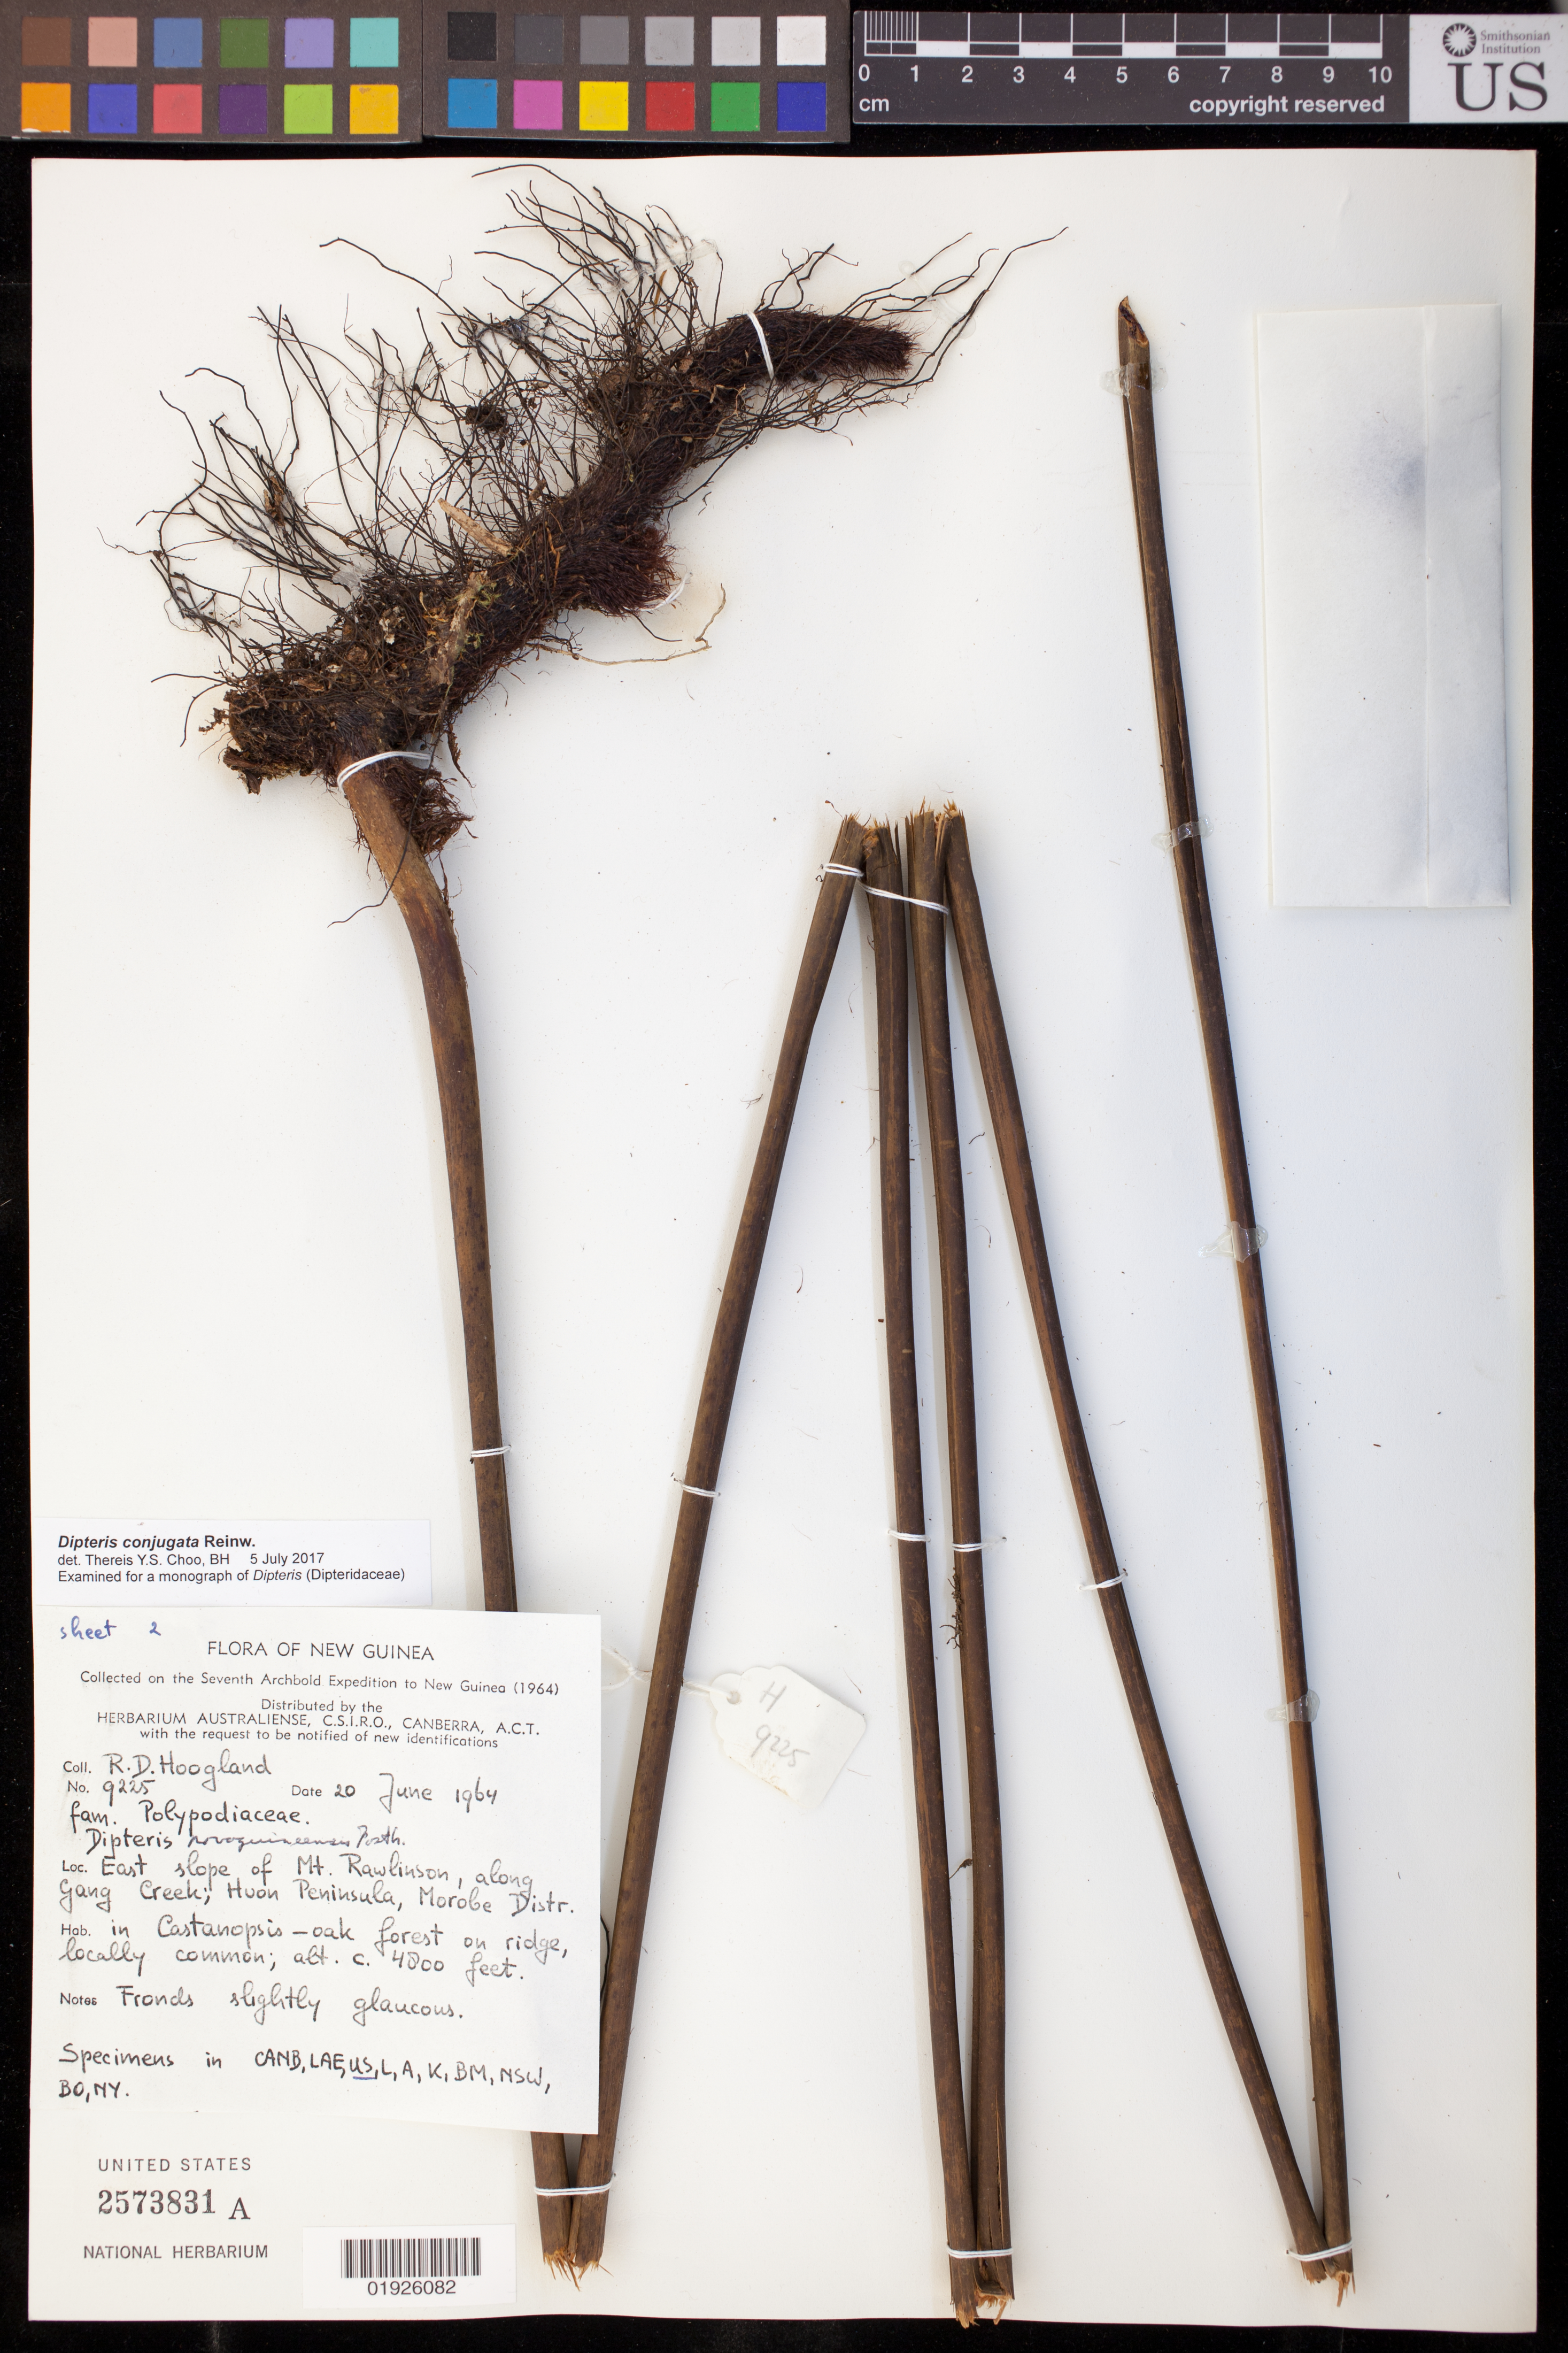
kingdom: Plantae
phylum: Tracheophyta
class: Polypodiopsida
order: Gleicheniales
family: Dipteridaceae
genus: Dipteris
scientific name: Dipteris conjugata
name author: Reinw.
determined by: Choo, Thereis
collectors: R. D. Hoogland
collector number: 9225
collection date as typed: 20 Jun 1964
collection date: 1964-06-20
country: Papua New Guinea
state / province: Morobe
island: New Guinea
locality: East slope of Mt. Rawlinson, along Gang Creek; Huon Peninsula, Morobe Distr.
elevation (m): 1463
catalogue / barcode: US 2573831A